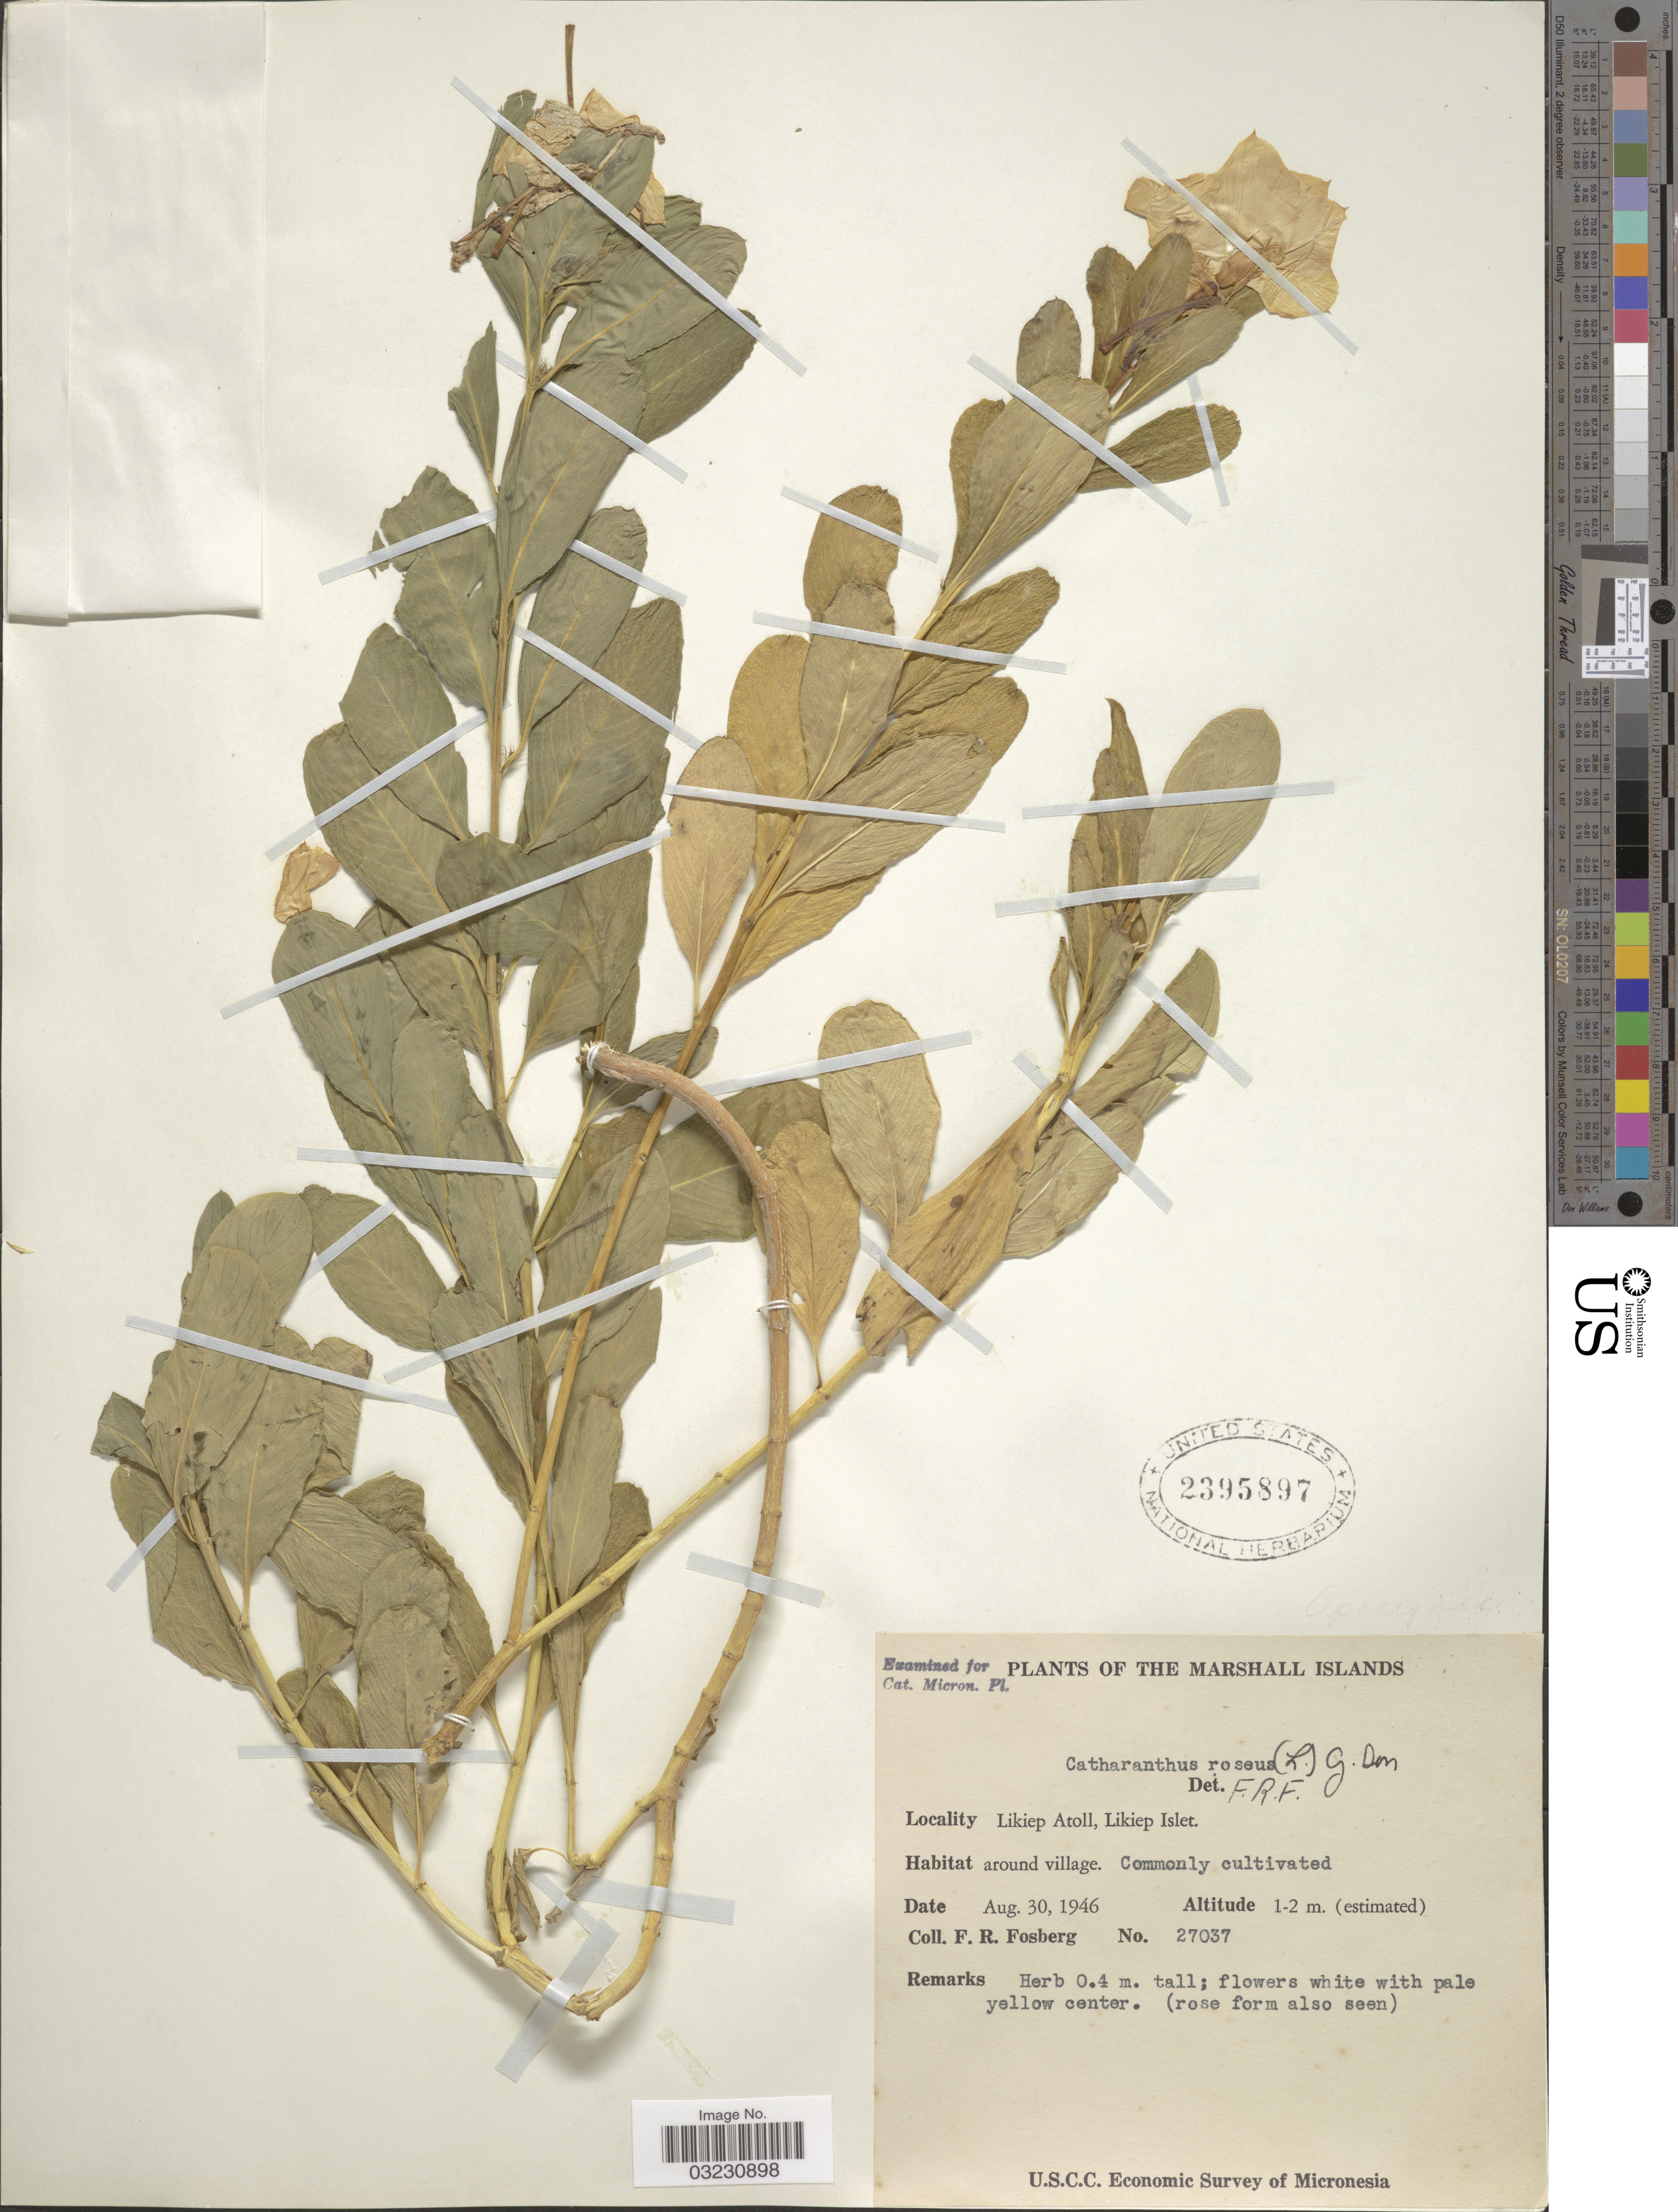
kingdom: Plantae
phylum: Tracheophyta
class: Magnoliopsida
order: Gentianales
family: Apocynaceae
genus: Catharanthus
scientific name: Catharanthus roseus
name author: (L.) G. Don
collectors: F. R. Fosberg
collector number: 27037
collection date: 1946-08-30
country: Marshall Islands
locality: Likiep Atoll, Likiep Atoll. Around village.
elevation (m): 1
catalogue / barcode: US 2395897